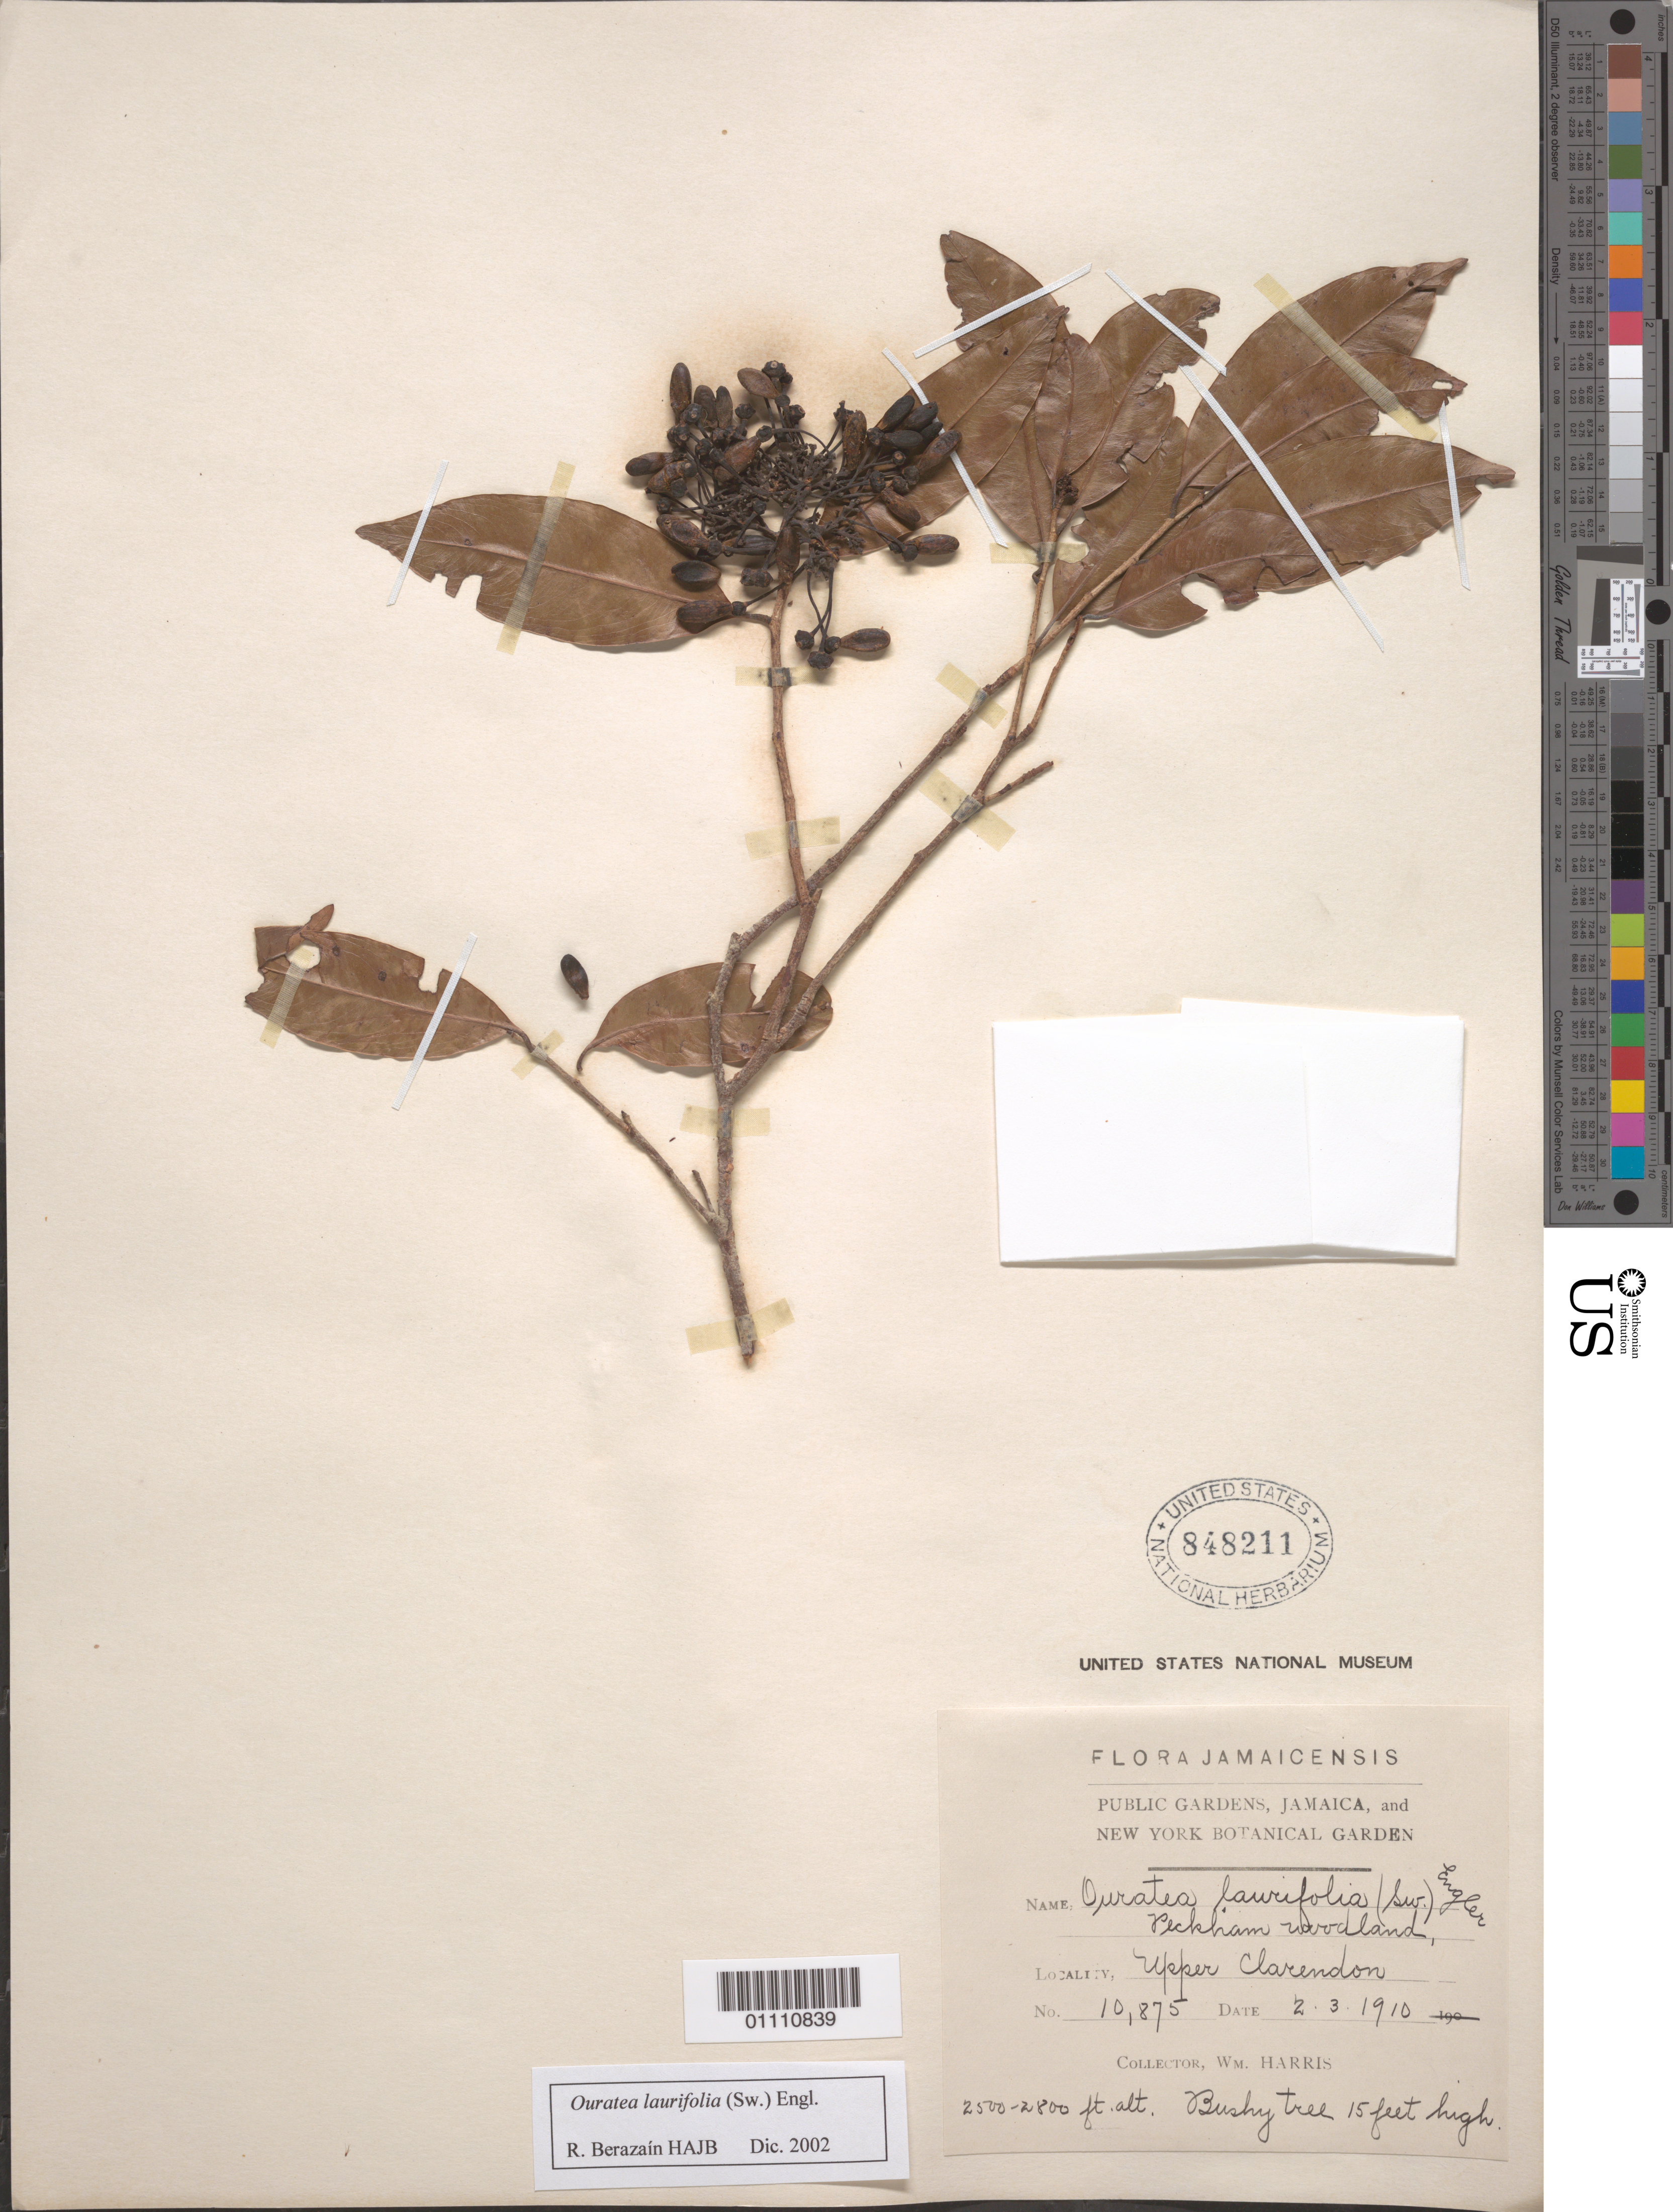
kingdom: Plantae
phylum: Tracheophyta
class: Magnoliopsida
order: Malpighiales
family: Ochnaceae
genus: Ouratea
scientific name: Ouratea laurifolia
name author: (Sw.) Engl.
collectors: W. Harris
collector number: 10875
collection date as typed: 03 Feb 1910 or 02 Mar 1910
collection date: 1910-02-03 or 1910-03-02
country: Jamaica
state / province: Clarendon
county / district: Peckham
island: Jamaica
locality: Peckham woodland, Upper Clarendon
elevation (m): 762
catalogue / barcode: US 848211